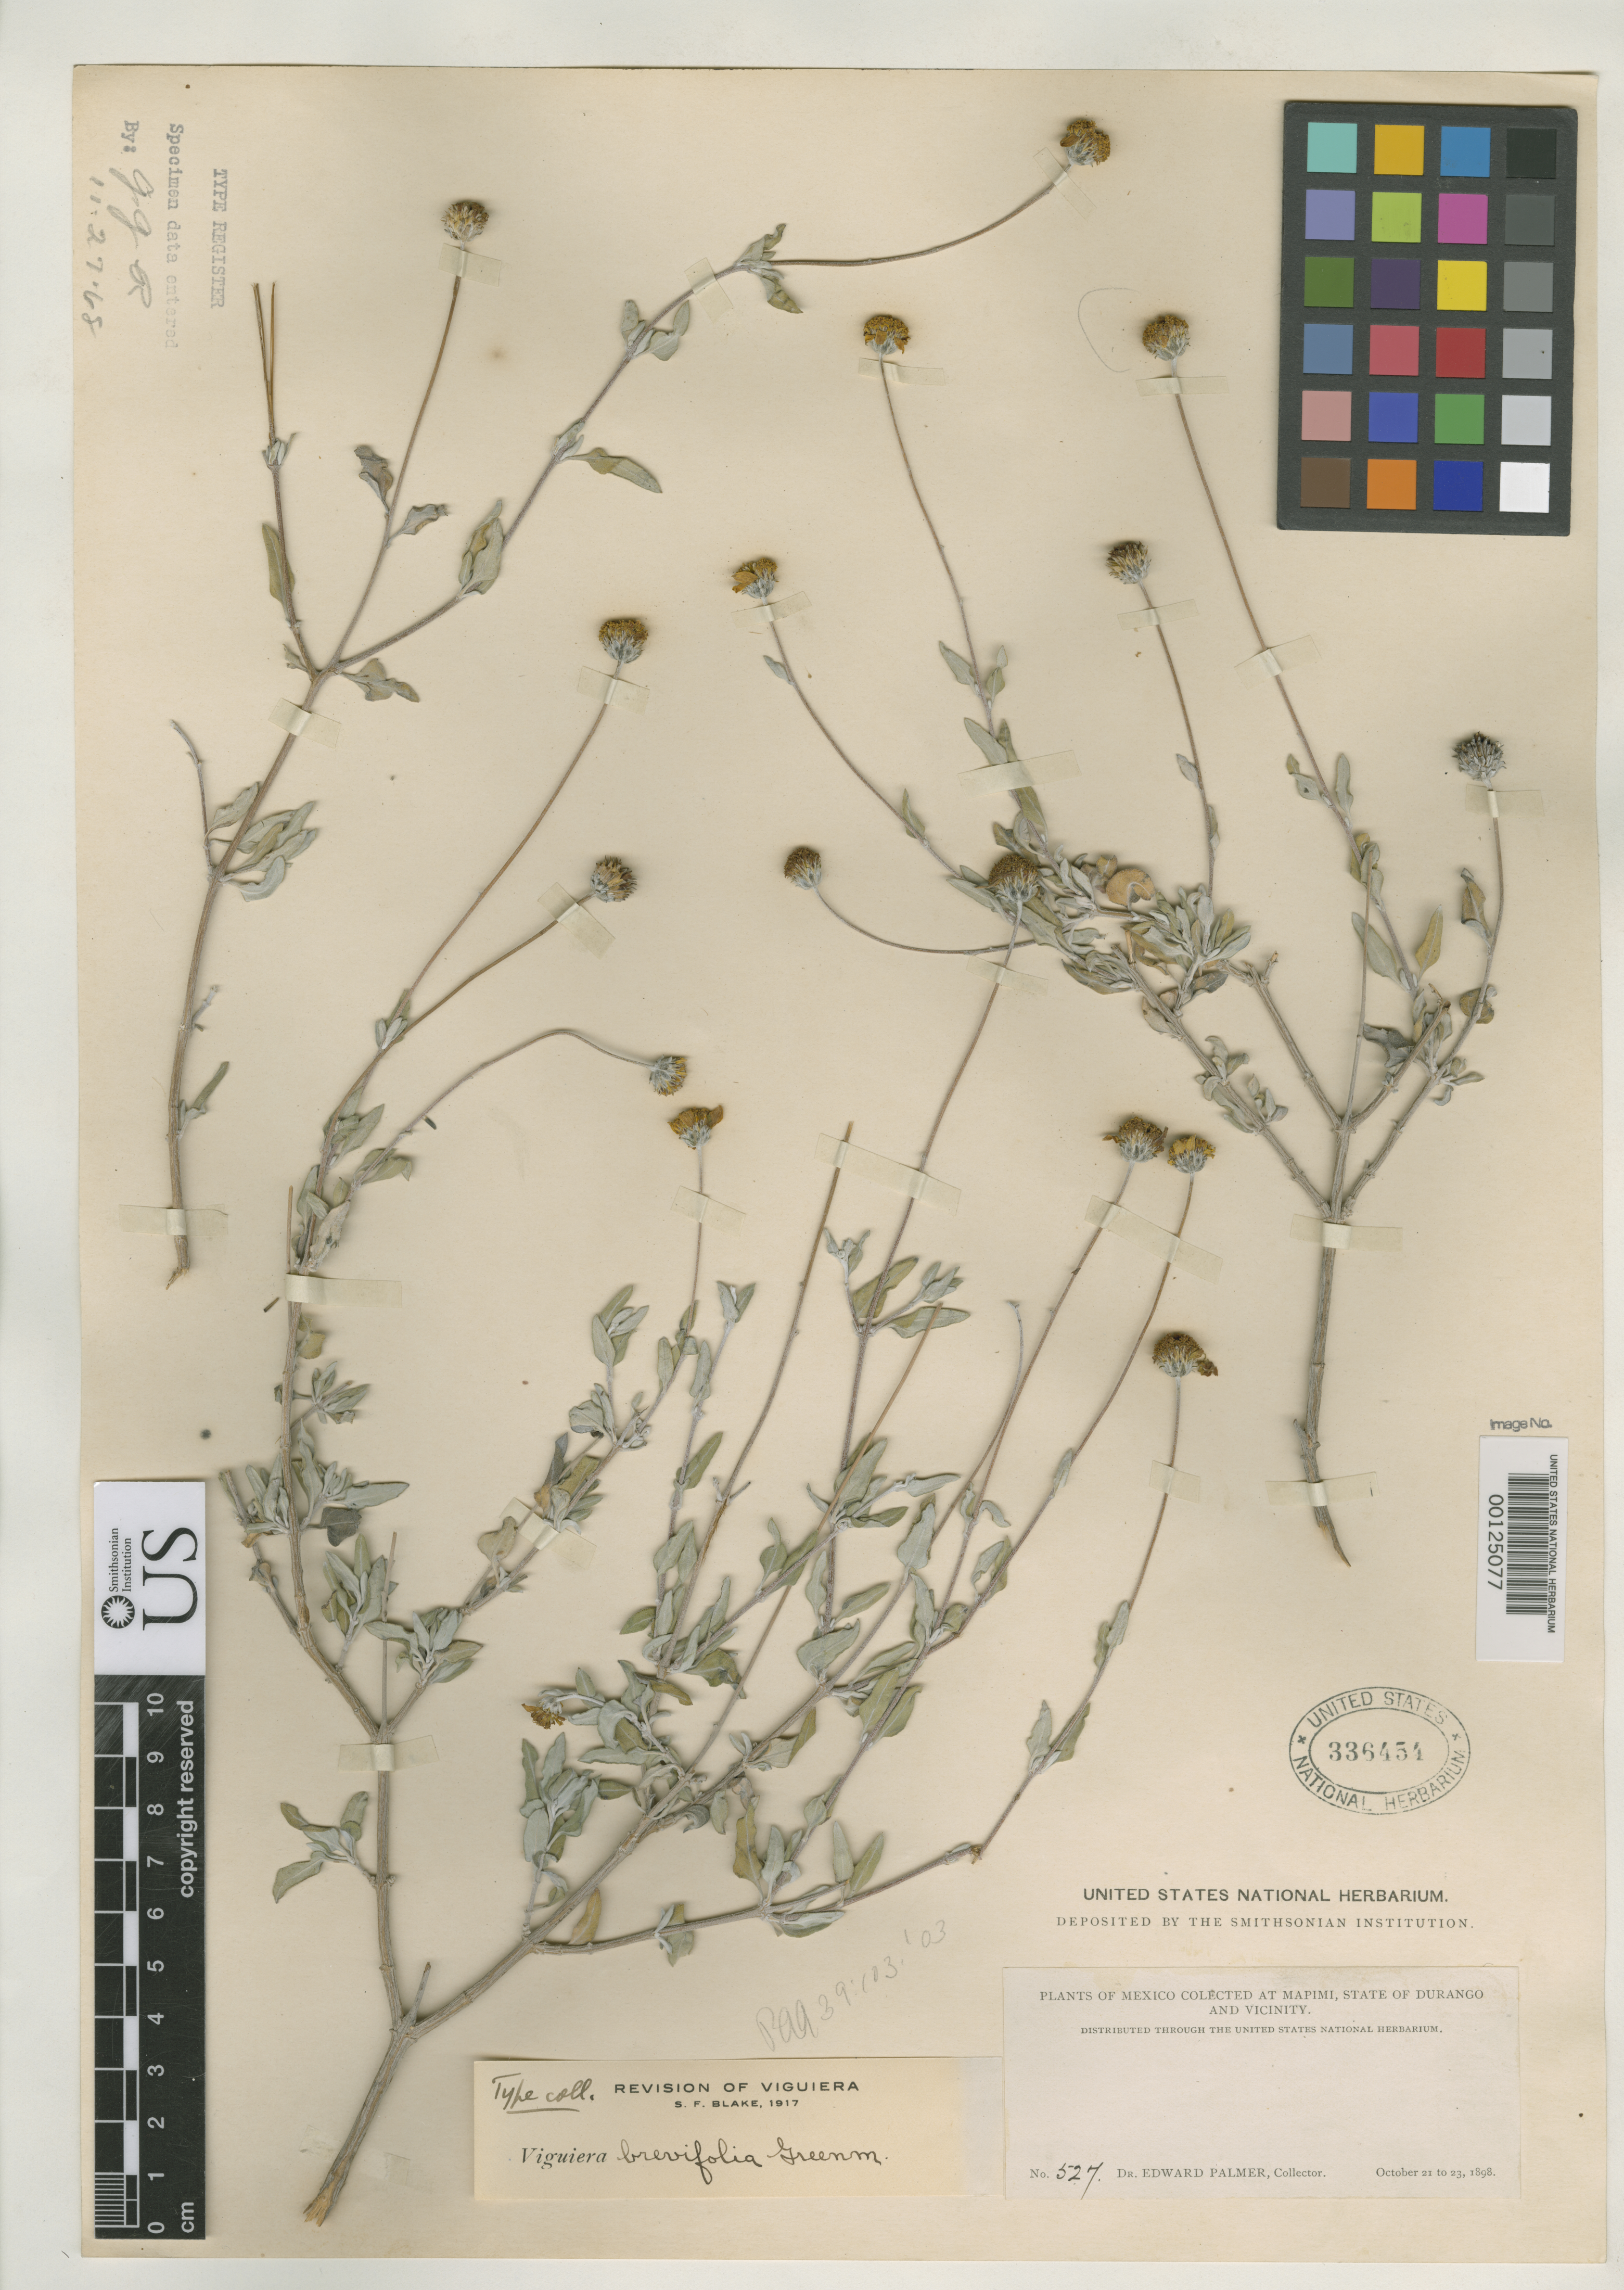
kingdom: Plantae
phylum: Tracheophyta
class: Magnoliopsida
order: Asterales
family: Asteraceae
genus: Viguiera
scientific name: Viguiera brevifolia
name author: Greenm.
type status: Type Collection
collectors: E. Palmer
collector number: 527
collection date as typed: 21 Oct 1898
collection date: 1898-10-21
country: Mexico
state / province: Durango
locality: Mapimi.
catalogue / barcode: US 336454